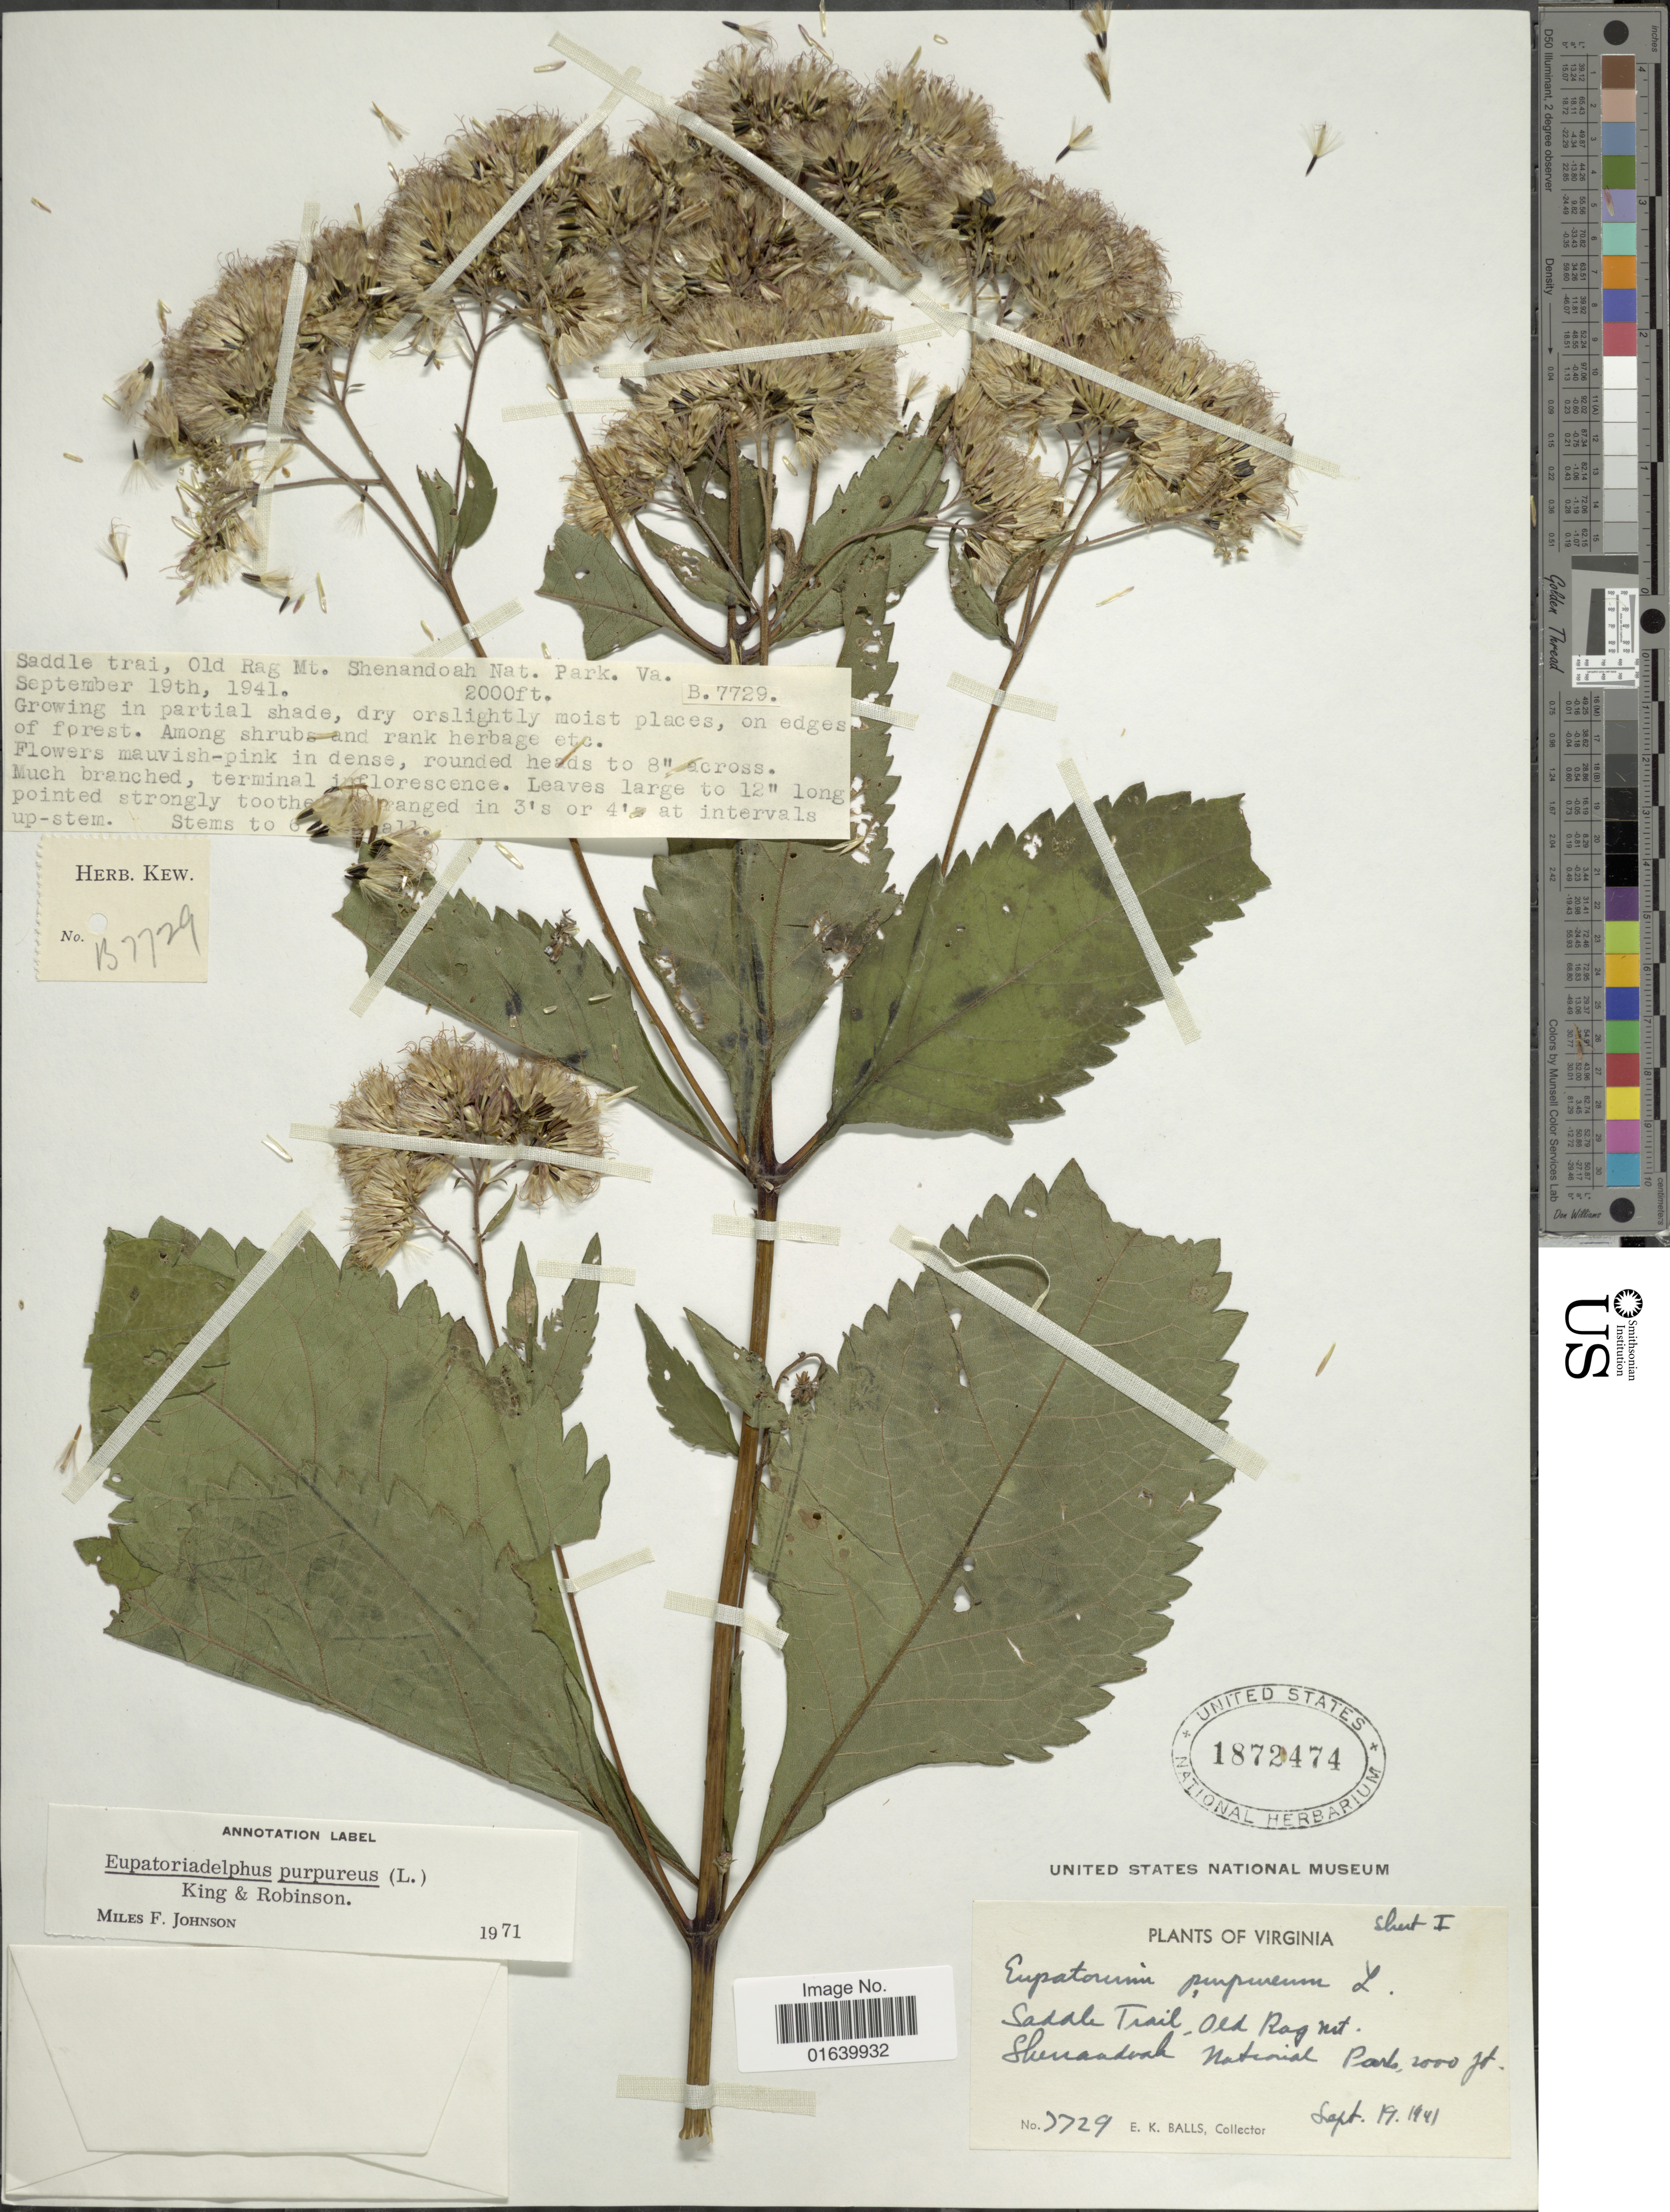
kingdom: Plantae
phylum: Tracheophyta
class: Magnoliopsida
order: Asterales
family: Asteraceae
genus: Eupatorium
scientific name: Eupatorium purpureum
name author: (L.) E.E. Lamont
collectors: E. K. Balls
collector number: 7729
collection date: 1941-09-19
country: United States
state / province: Virginia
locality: Virginia, Saddle Trail, Old Rag Mt. Shenandoah Nat. Park.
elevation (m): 610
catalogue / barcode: US 1872474